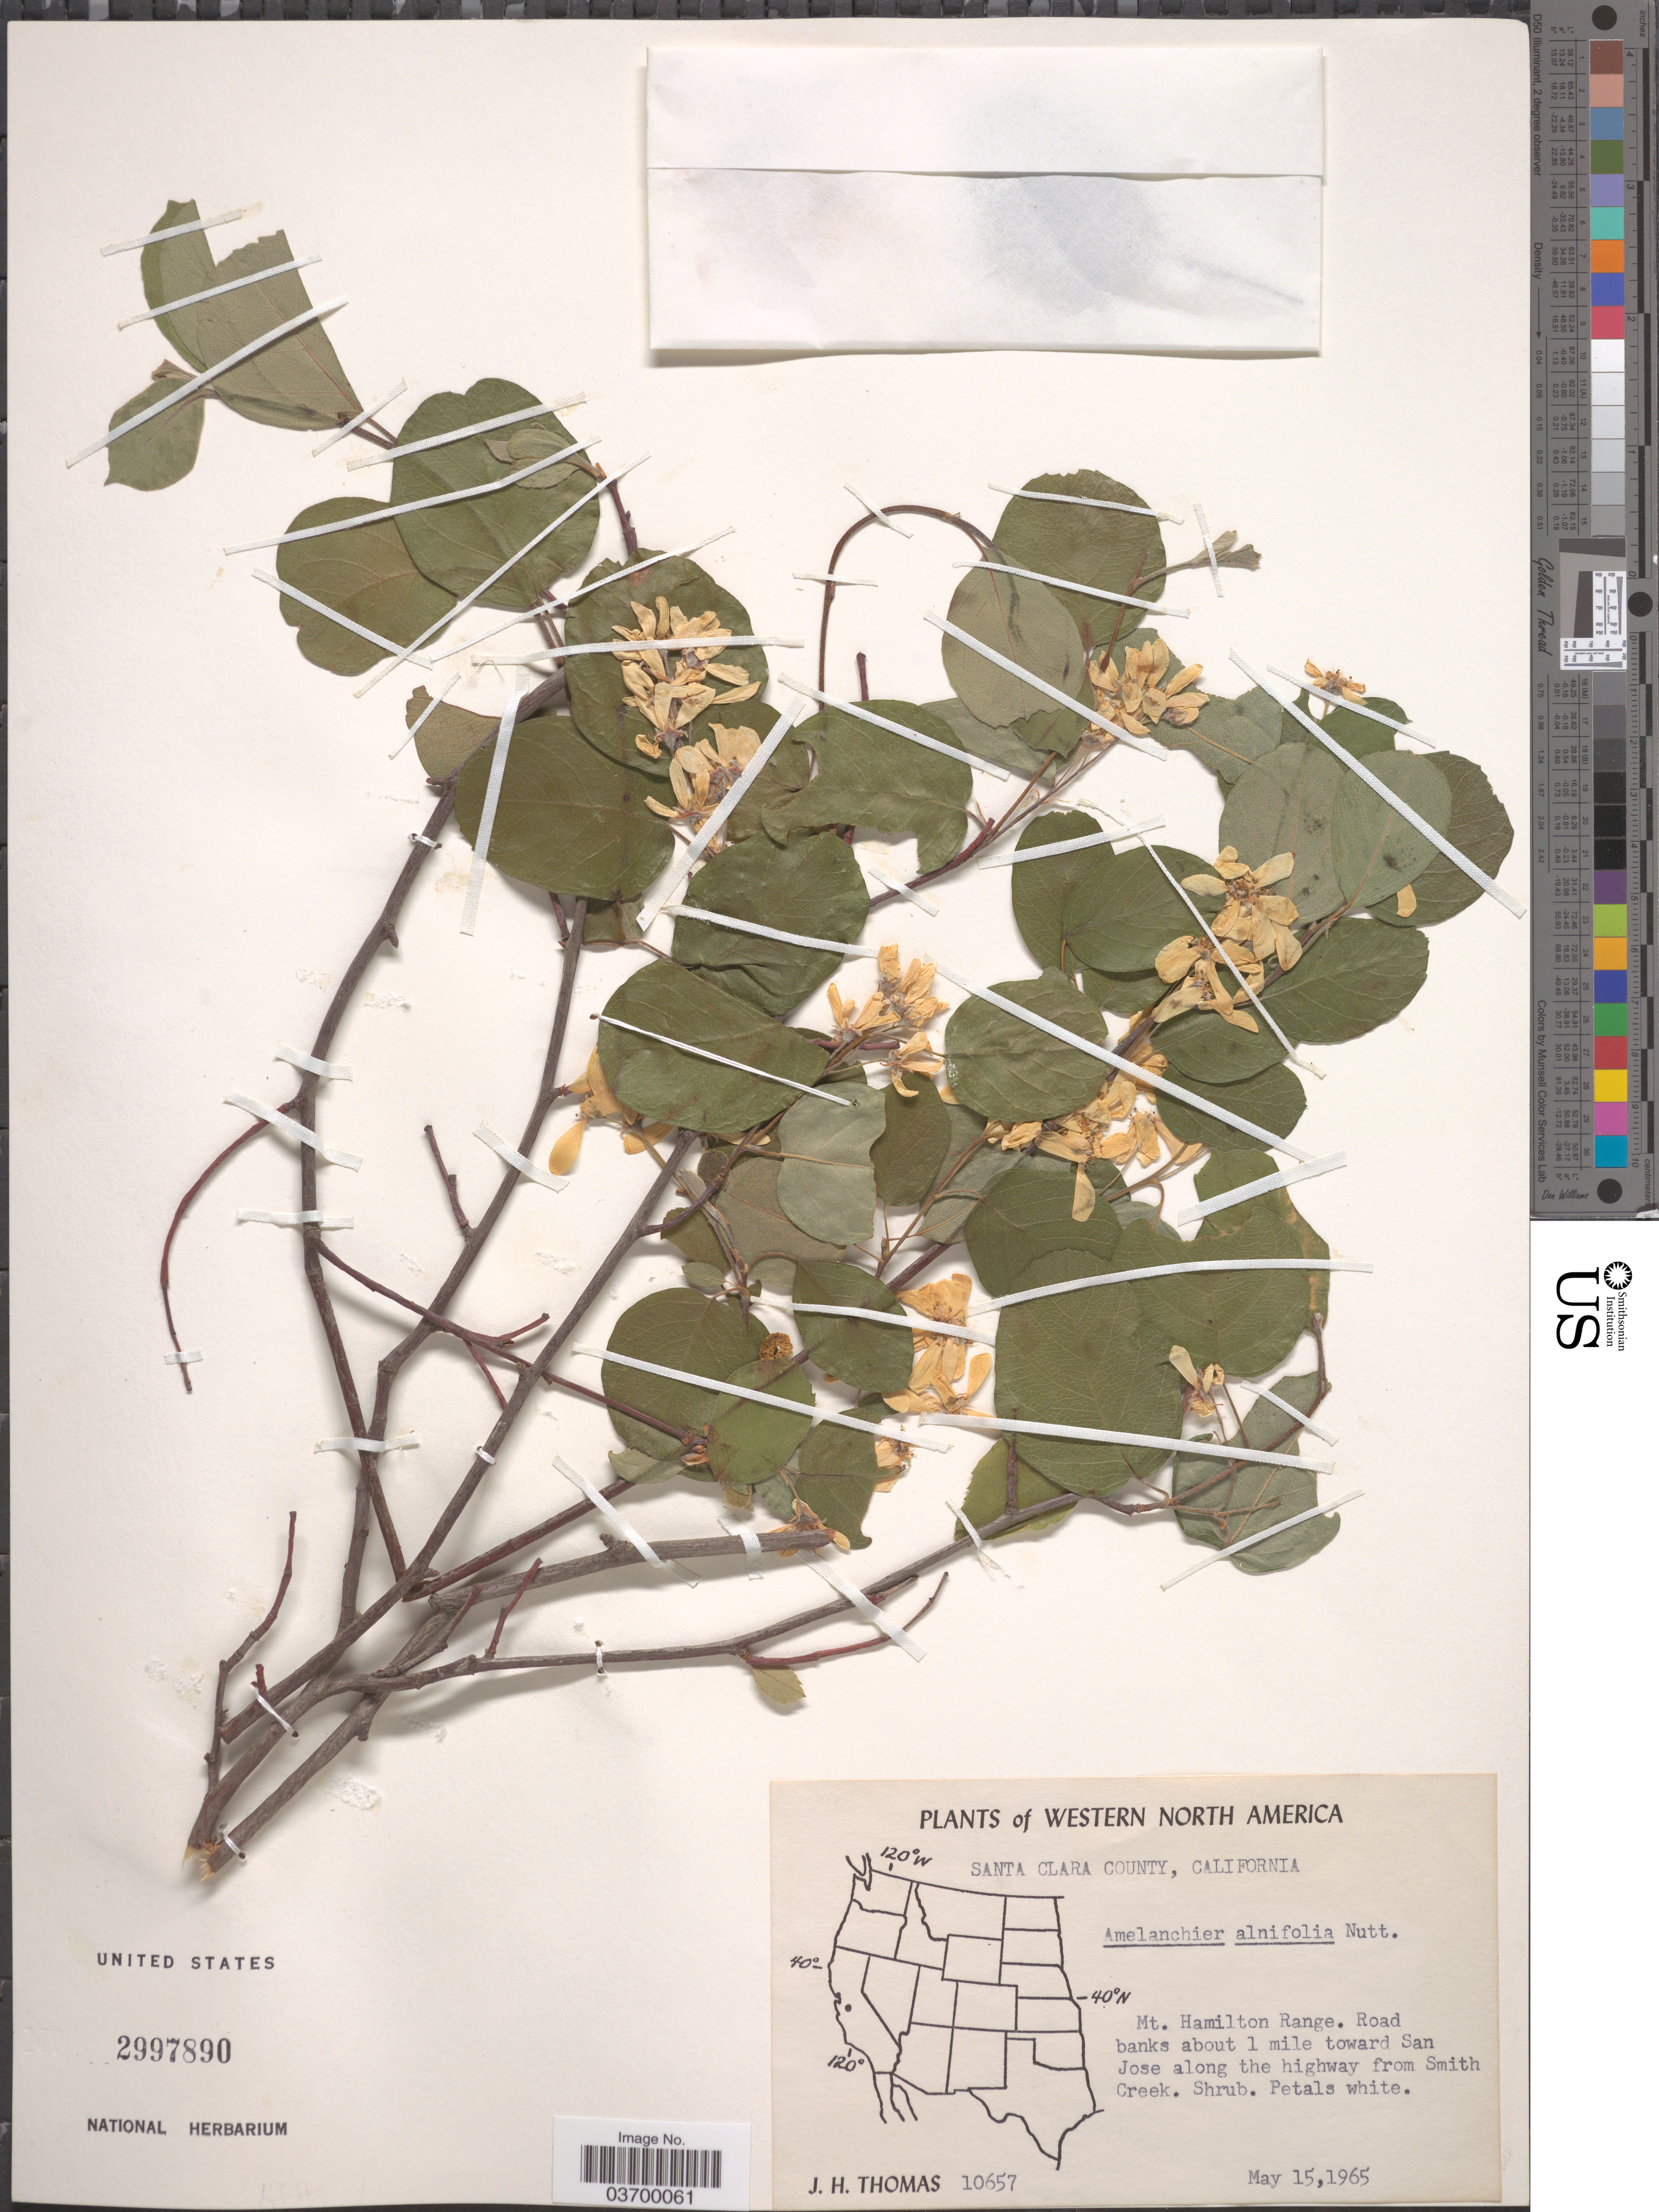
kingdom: Plantae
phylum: Tracheophyta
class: Magnoliopsida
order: Rosales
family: Rosaceae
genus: Amelanchier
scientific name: Amelanchier alnifolia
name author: (Nutt.) Nutt. ex M. Roem.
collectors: J. H. Thomas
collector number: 10657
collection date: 1965-05-15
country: United States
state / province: California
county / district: Santa Clara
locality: Western North America. Santa Clara County. Mt. Hamilton Range. Road banks about 1 mile toward San Jose along the highway from Smith Creek.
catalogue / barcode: US 2997890